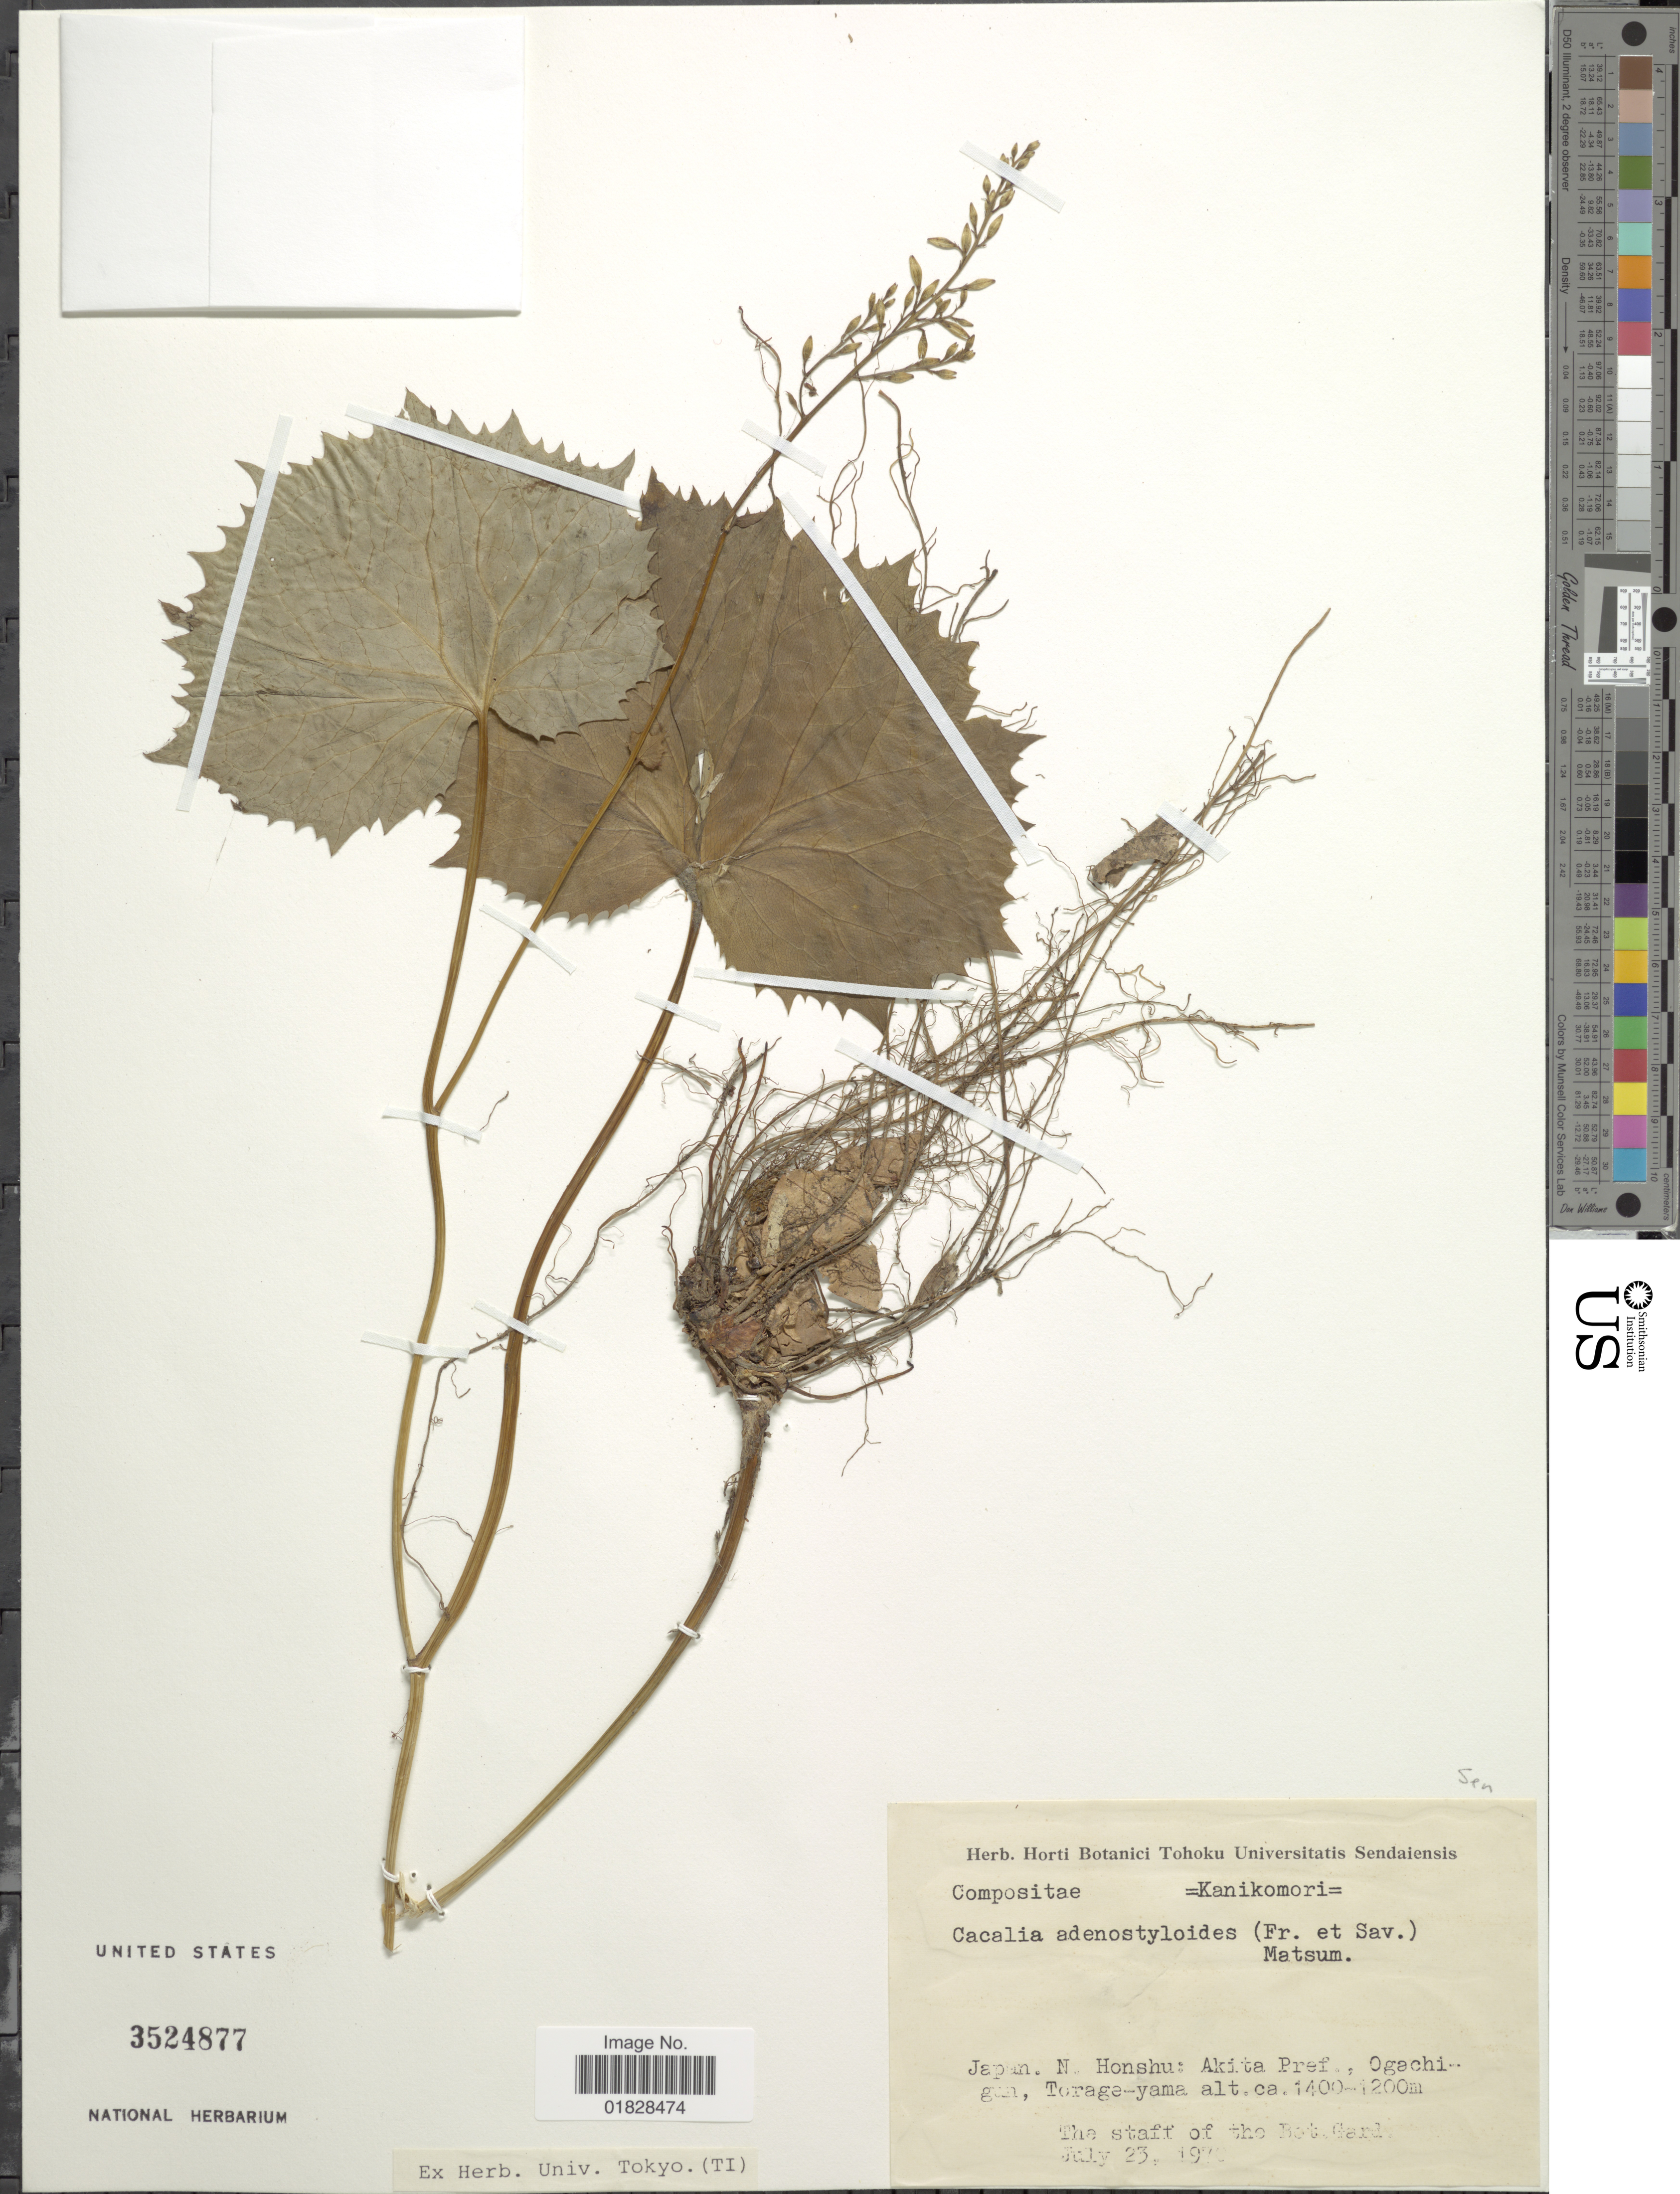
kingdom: Plantae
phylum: Tracheophyta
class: Magnoliopsida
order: Asterales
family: Asteraceae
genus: Parasenecio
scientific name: Parasenecio adenostyloides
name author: (Franch.) Sav. ex Maxim.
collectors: Botanical Garden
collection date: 1970-07-23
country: Japan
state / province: Akita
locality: Japan. N. Honshu: Akita Pref., Ogachi-gun, Torage-yama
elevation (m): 1200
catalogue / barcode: US 3524877